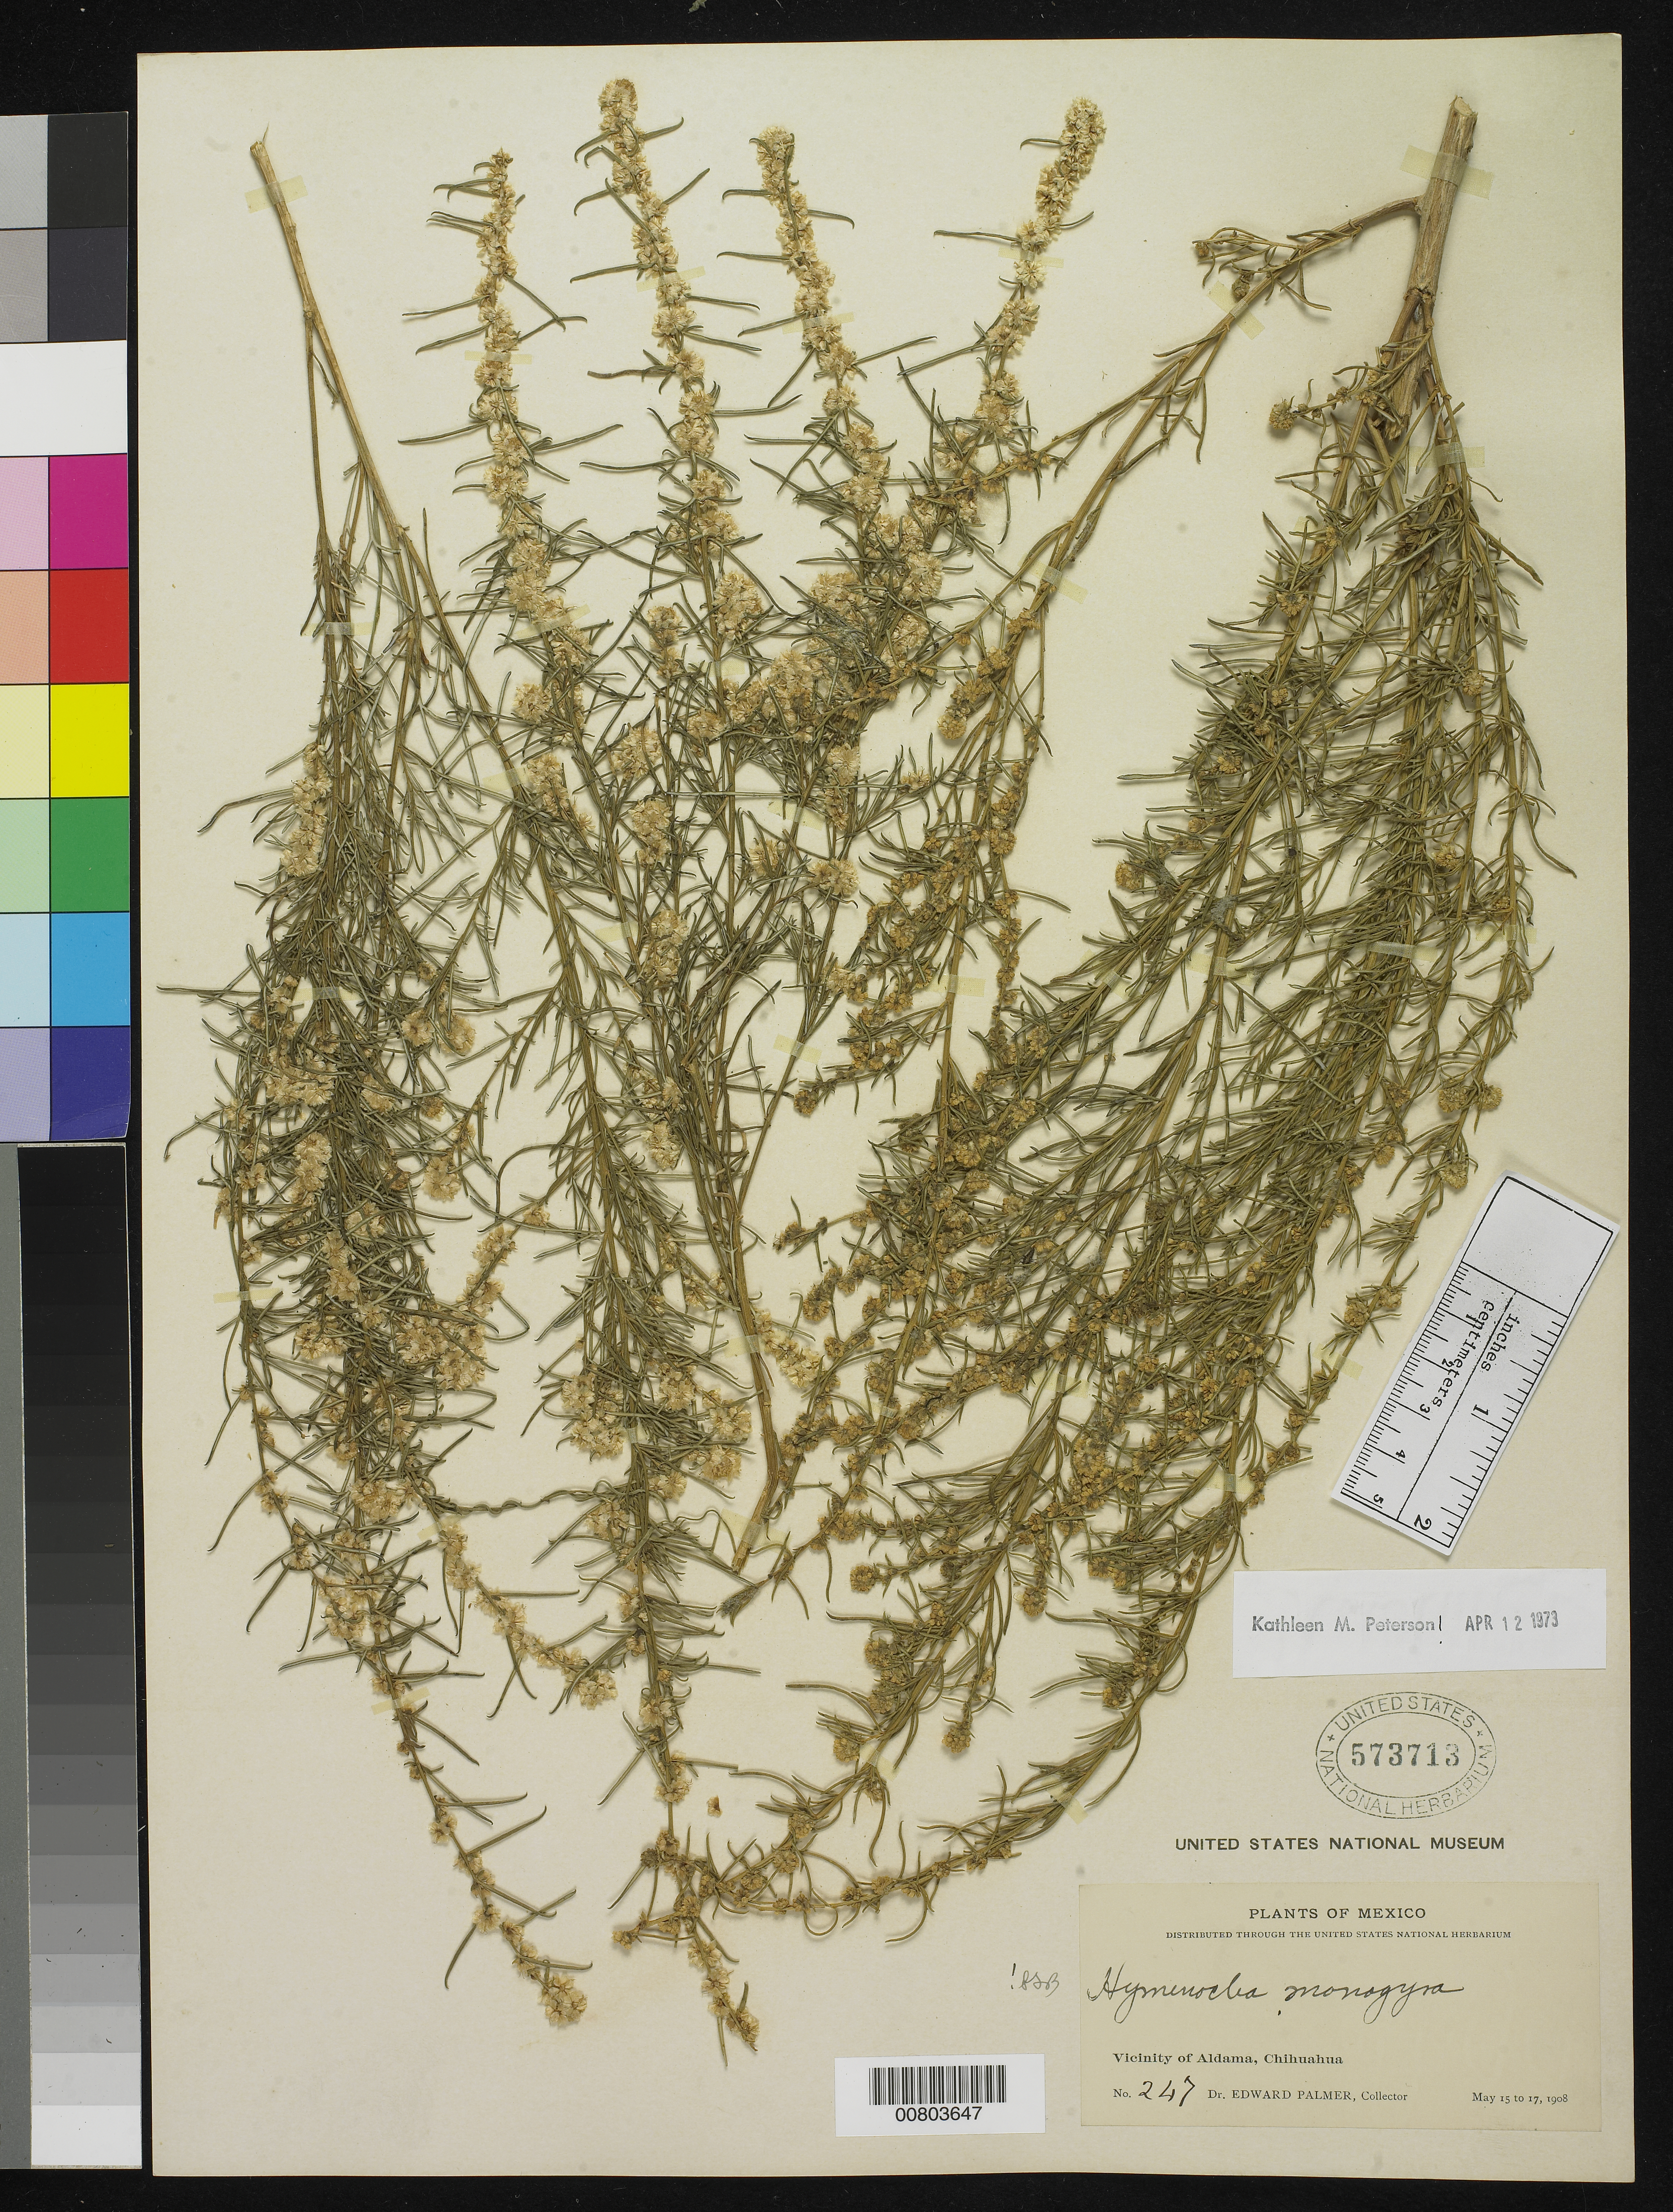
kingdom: Plantae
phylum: Tracheophyta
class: Magnoliopsida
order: Asterales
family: Asteraceae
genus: Hymenoclea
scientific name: Hymenoclea monogyra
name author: Torr. & A. Gray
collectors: E. Palmer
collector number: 247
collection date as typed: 15 May 1908 to 17 May 1908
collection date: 1908-05-15/1908-05-17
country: Mexico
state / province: Chihuahua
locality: Vicinity of Aldama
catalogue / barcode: US 573713